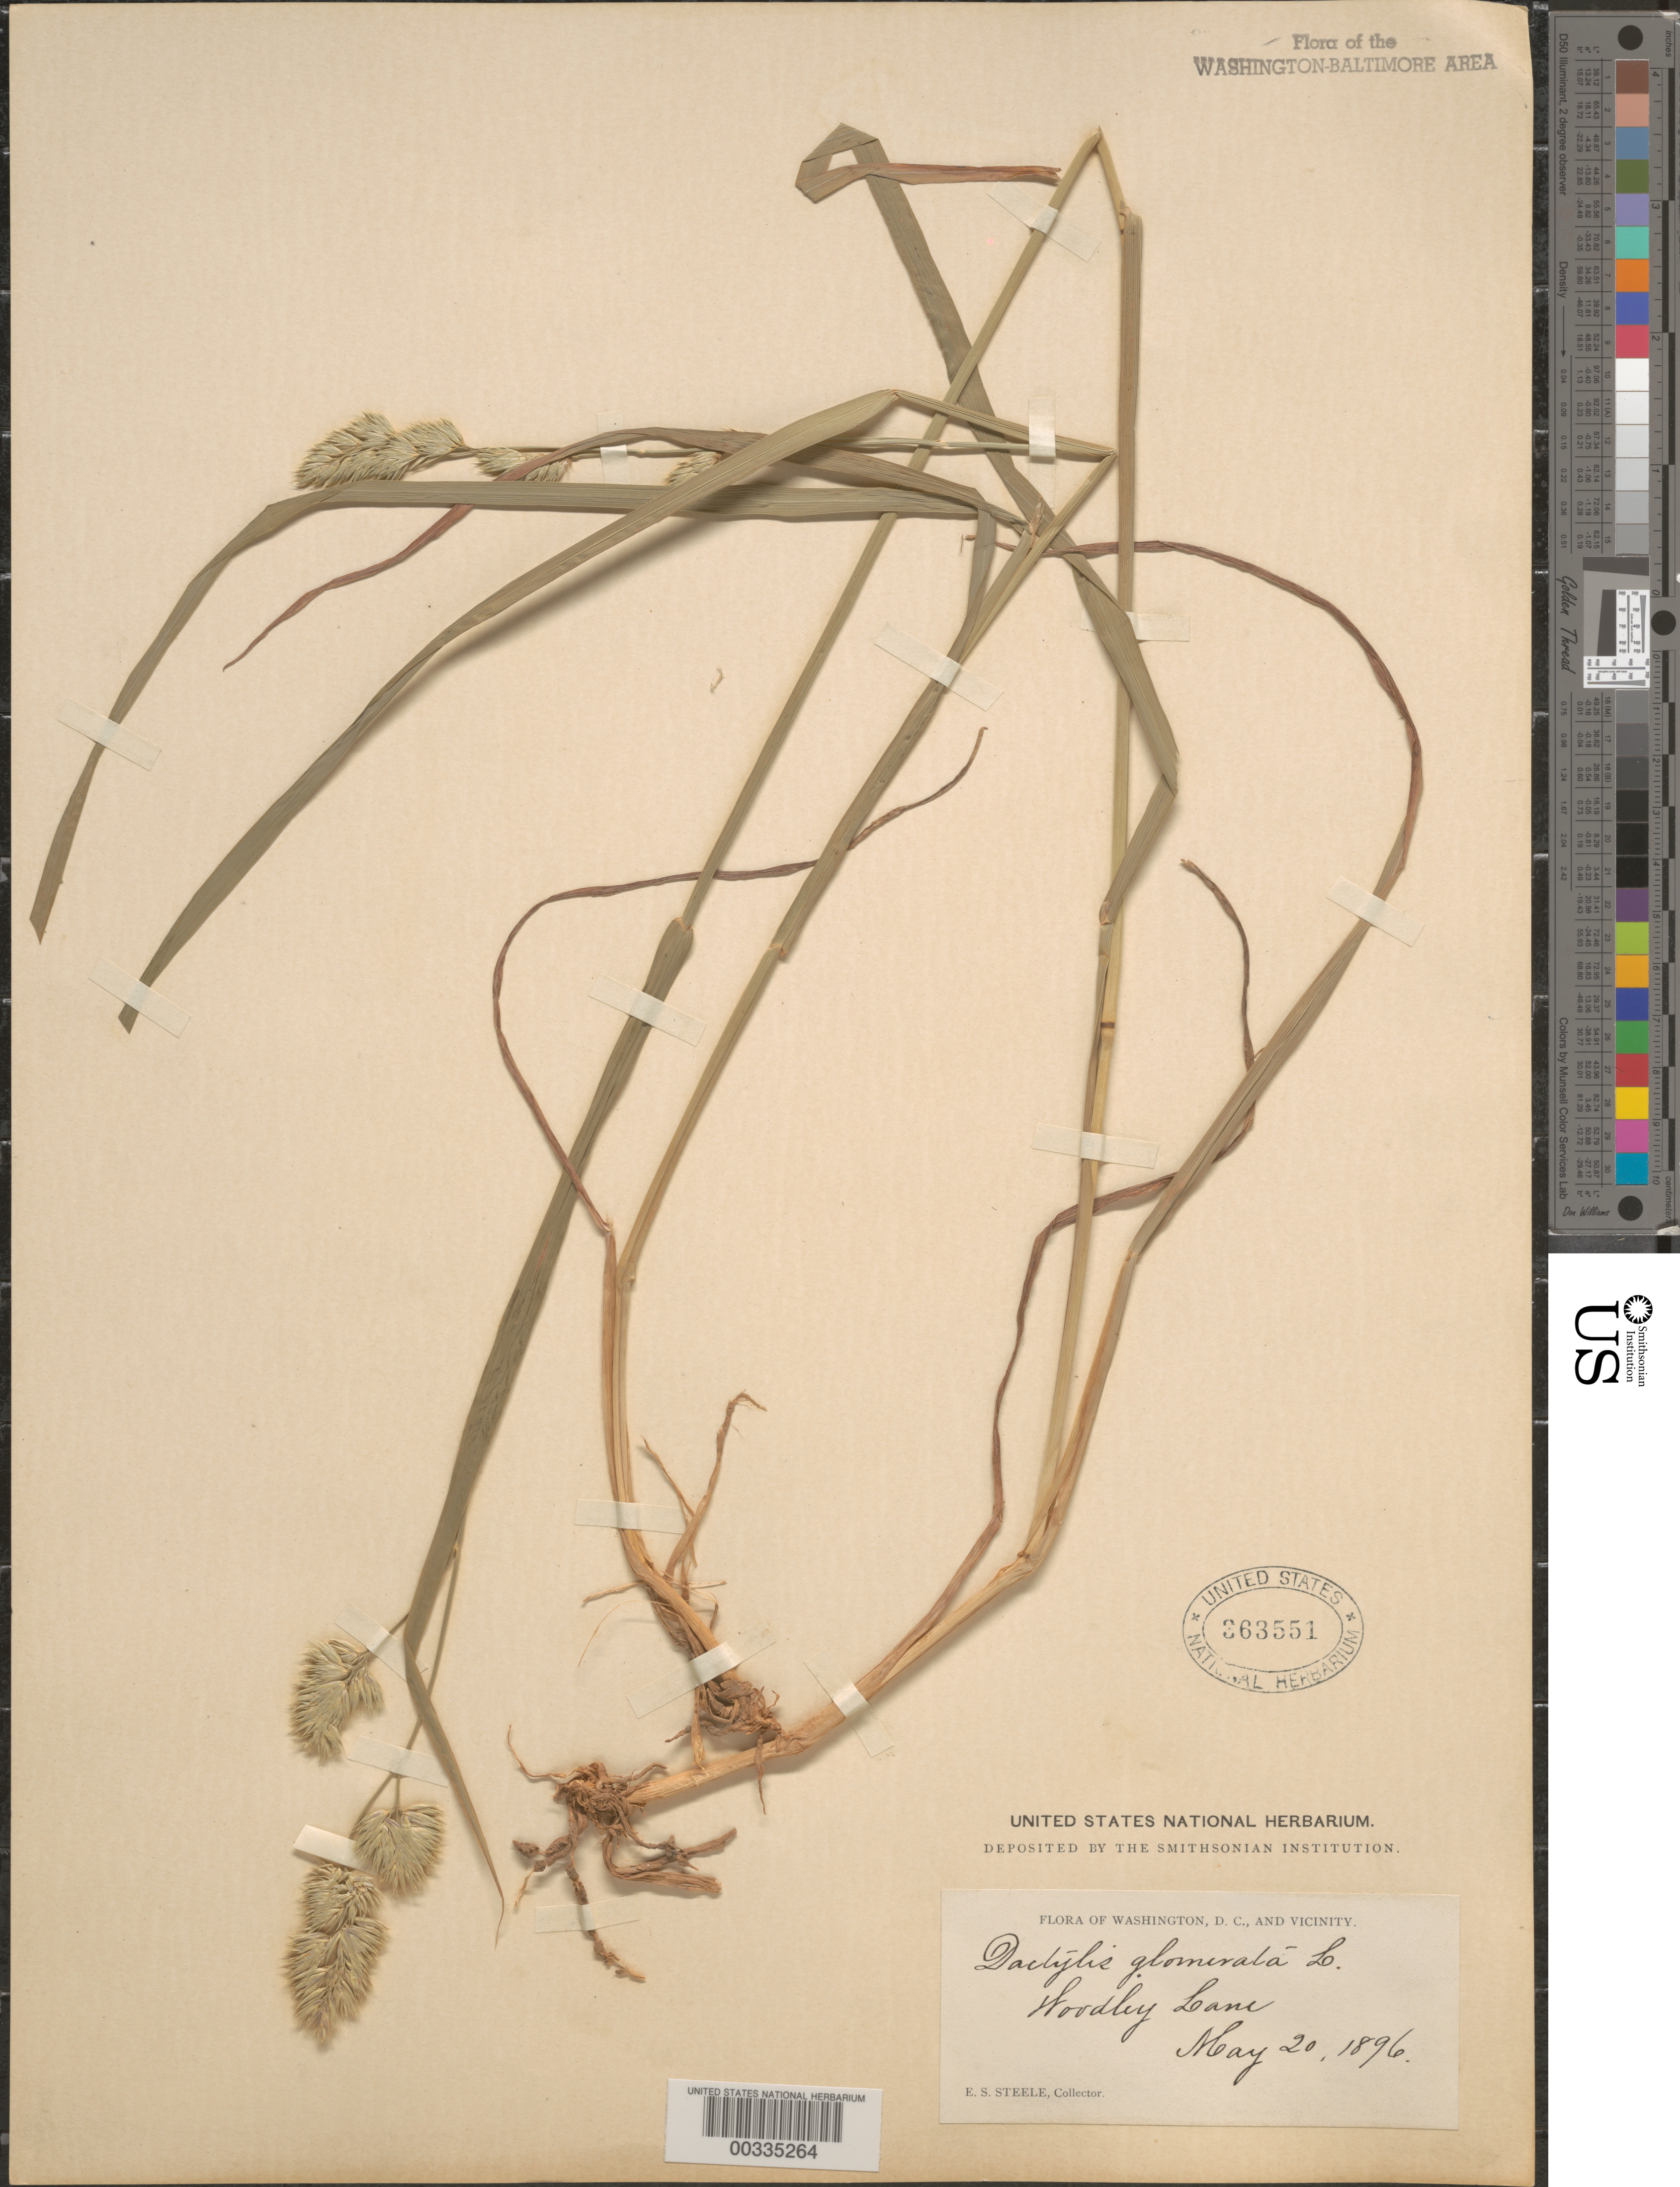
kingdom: Plantae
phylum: Tracheophyta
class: Liliopsida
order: Poales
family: Poaceae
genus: Dactylis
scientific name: Dactylis glomerata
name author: L.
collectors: E. Steele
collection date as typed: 20 May 1896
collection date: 1896-05-20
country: United States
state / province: District of Columbia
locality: Woodley La. Rock Creek Park and Vicinity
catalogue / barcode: US 363551